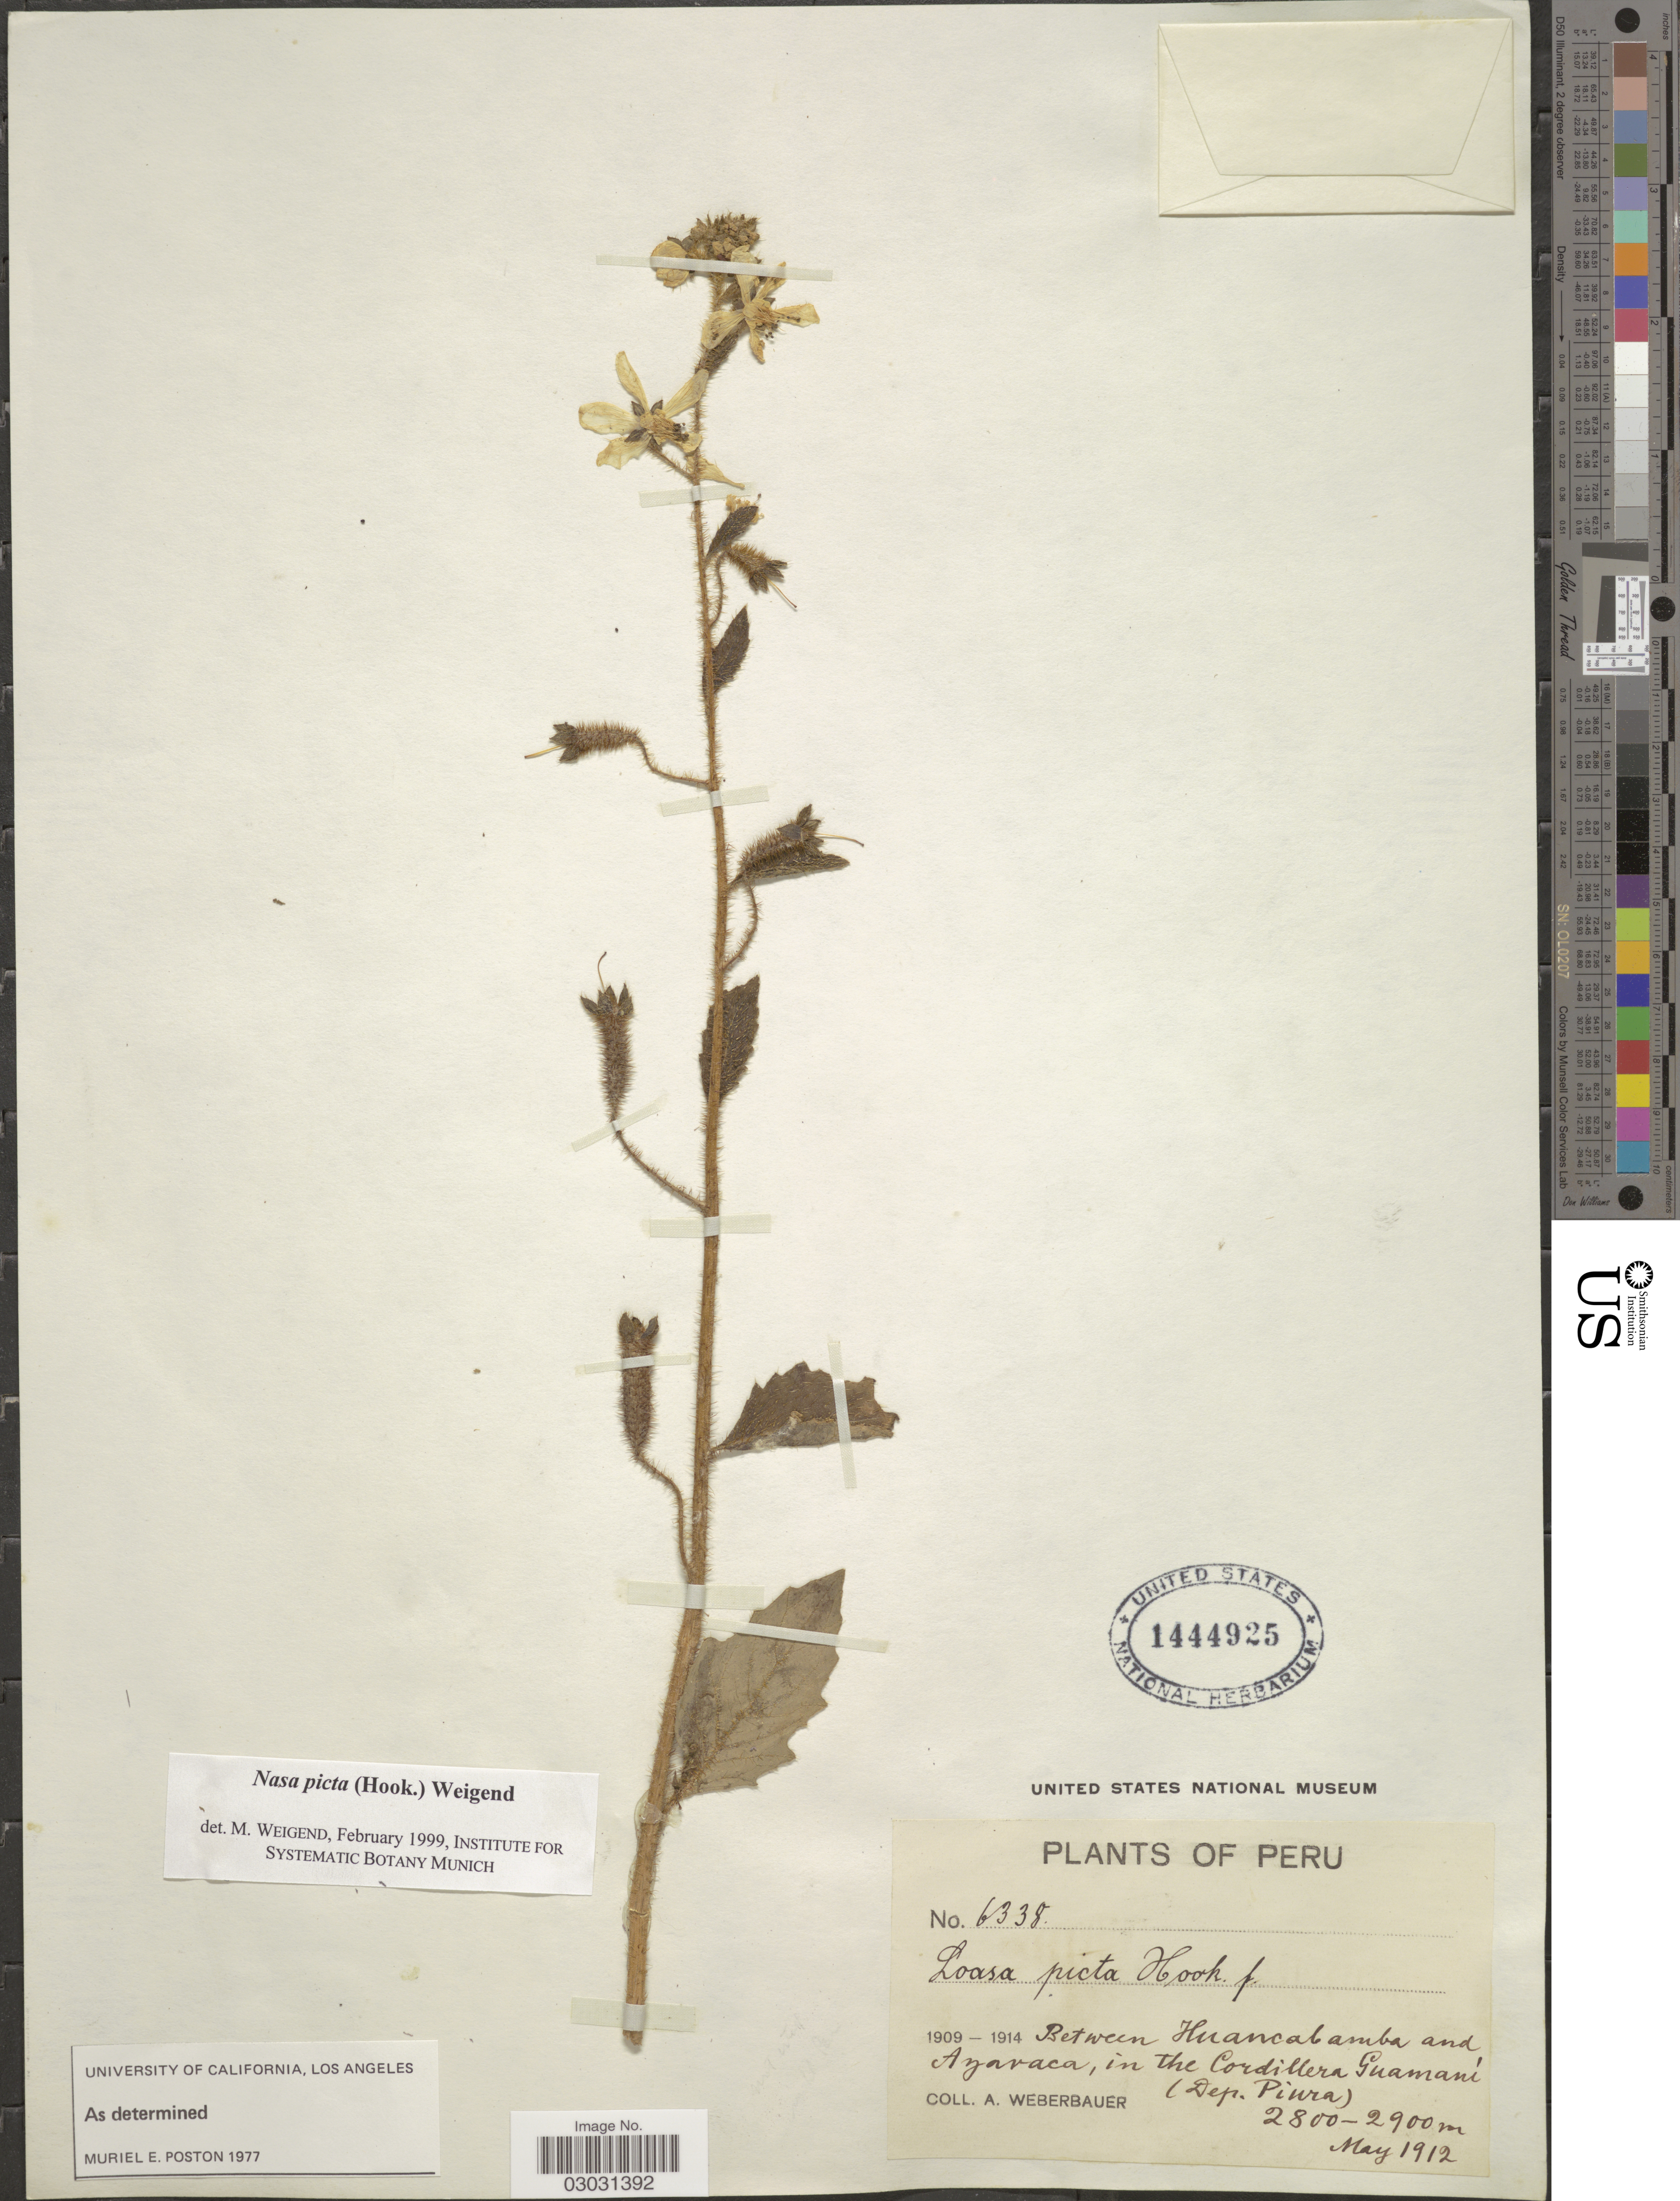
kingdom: Plantae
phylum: Tracheophyta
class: Magnoliopsida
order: Cornales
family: Loasaceae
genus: Nasa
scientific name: Nasa picta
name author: (Hook. f.) Molinari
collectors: A. Weberbauer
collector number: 6338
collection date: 1912-05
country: Peru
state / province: Piura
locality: Between Huancabamba and Ayavaca, in the Cordillera Guamaní (Dep. Piura).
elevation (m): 2800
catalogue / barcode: US 1444925